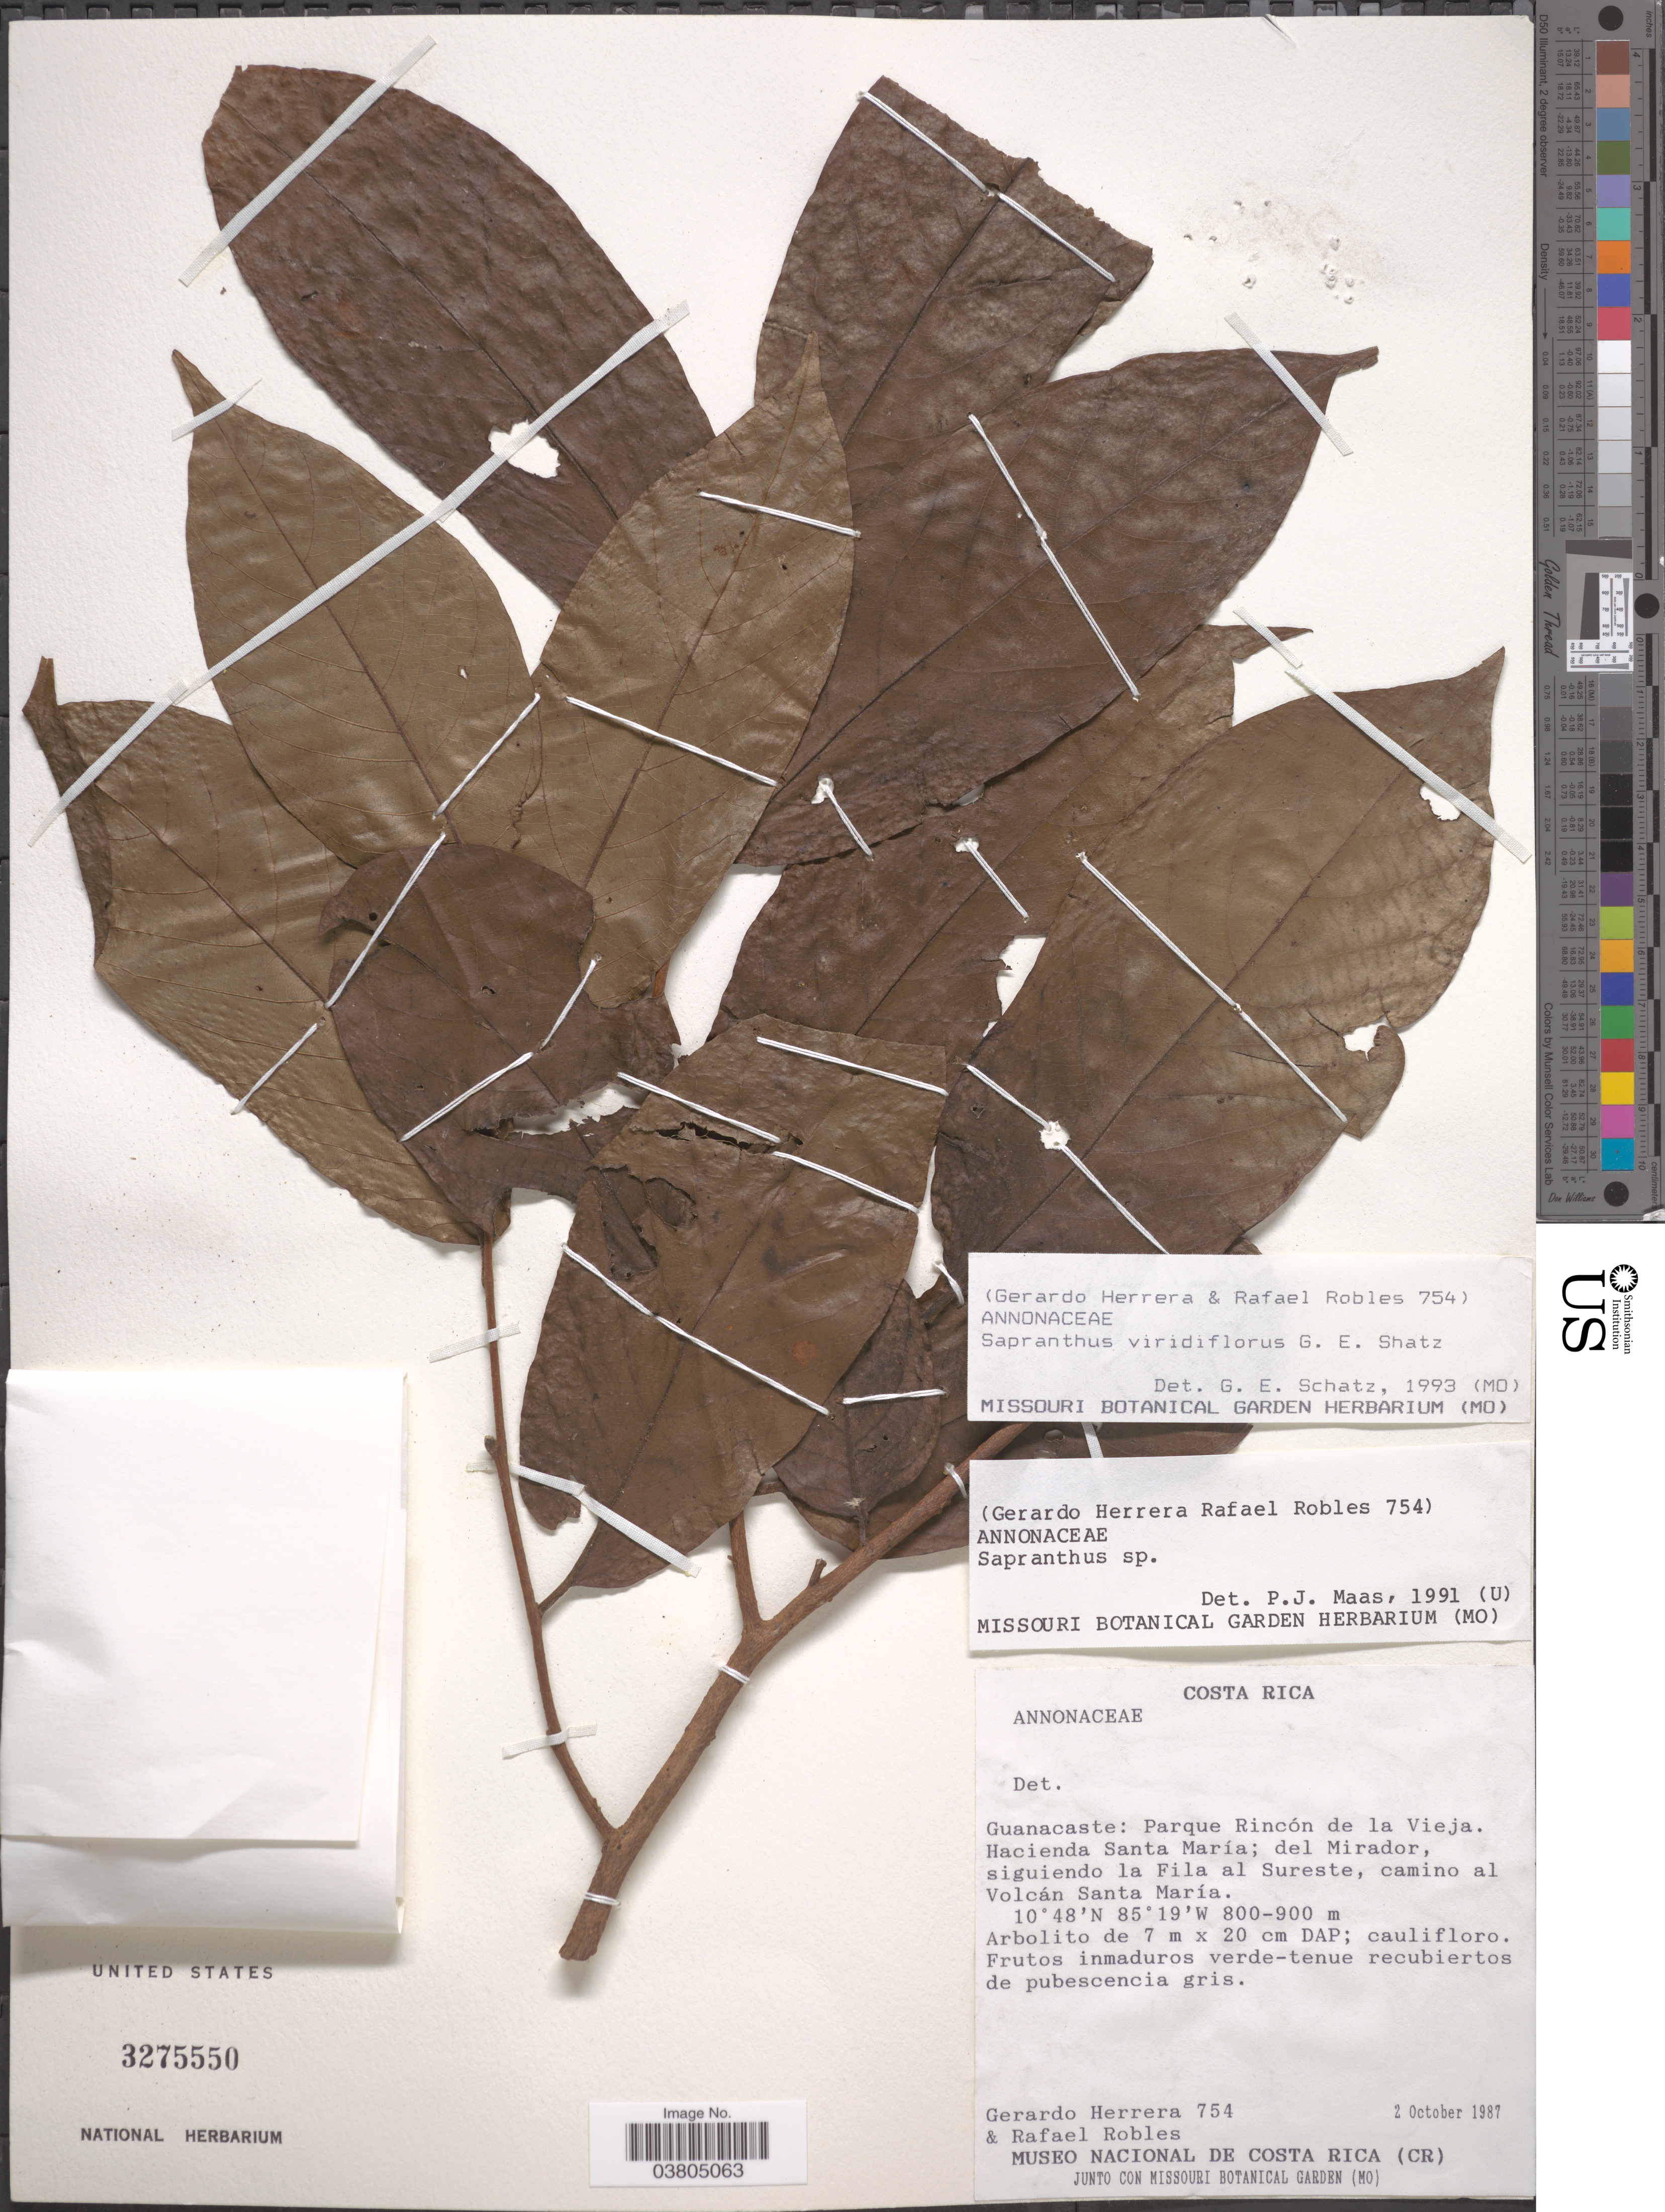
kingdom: Plantae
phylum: Tracheophyta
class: Magnoliopsida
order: Magnoliales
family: Annonaceae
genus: Sapranthus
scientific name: Sapranthus viridiflorus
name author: G.E. Schatz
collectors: G. Herrera & R. Robles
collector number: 754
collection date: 1987-10-02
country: Costa Rica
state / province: Guanacaste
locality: Parque Rincón de La Vieja. Hacienda Santa María; del Mirador, siguiendo la Fila al Sureste, camino al Volcán Santa María.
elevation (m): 800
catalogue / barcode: US 3275550